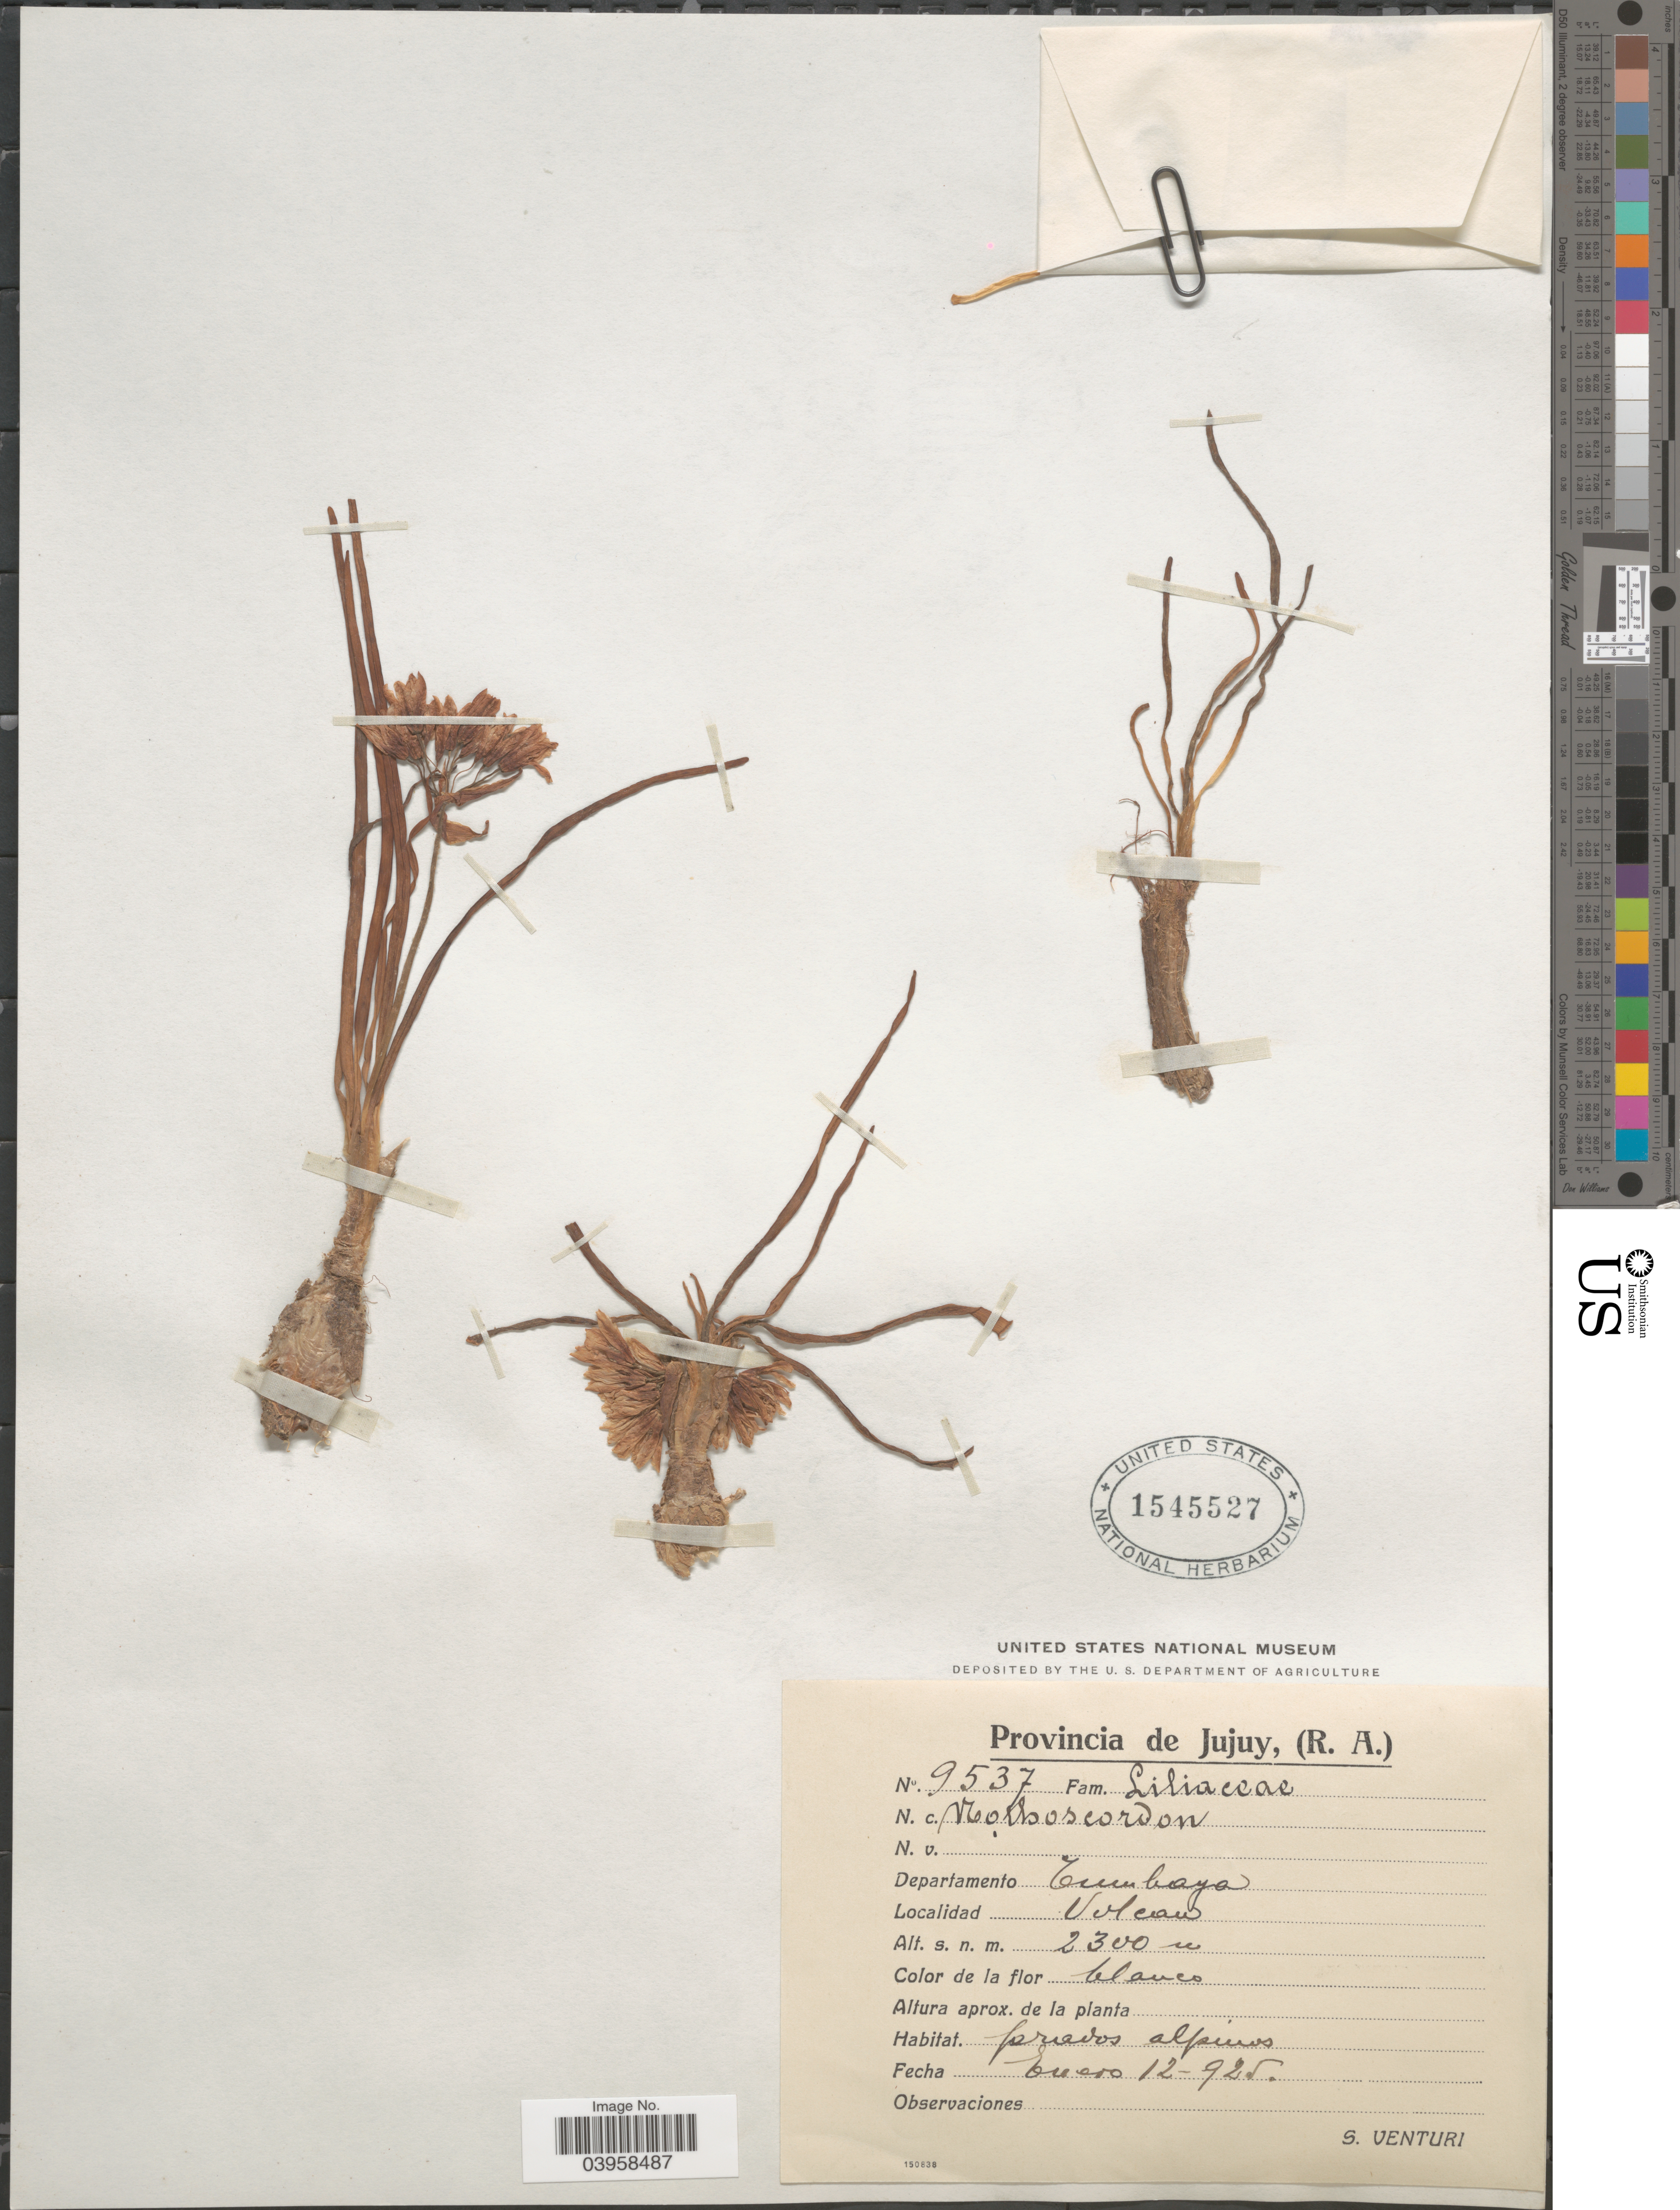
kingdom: Plantae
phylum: Tracheophyta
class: Liliopsida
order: Asparagales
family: Amaryllidaceae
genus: Nothoscordum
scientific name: Nothoscordum sp.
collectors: S. Venturi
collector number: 9537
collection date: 1925-01-12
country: Argentina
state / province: Jujuy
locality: Departamento Tumbaya. Volcan.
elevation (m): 2300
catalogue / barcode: US 1545527